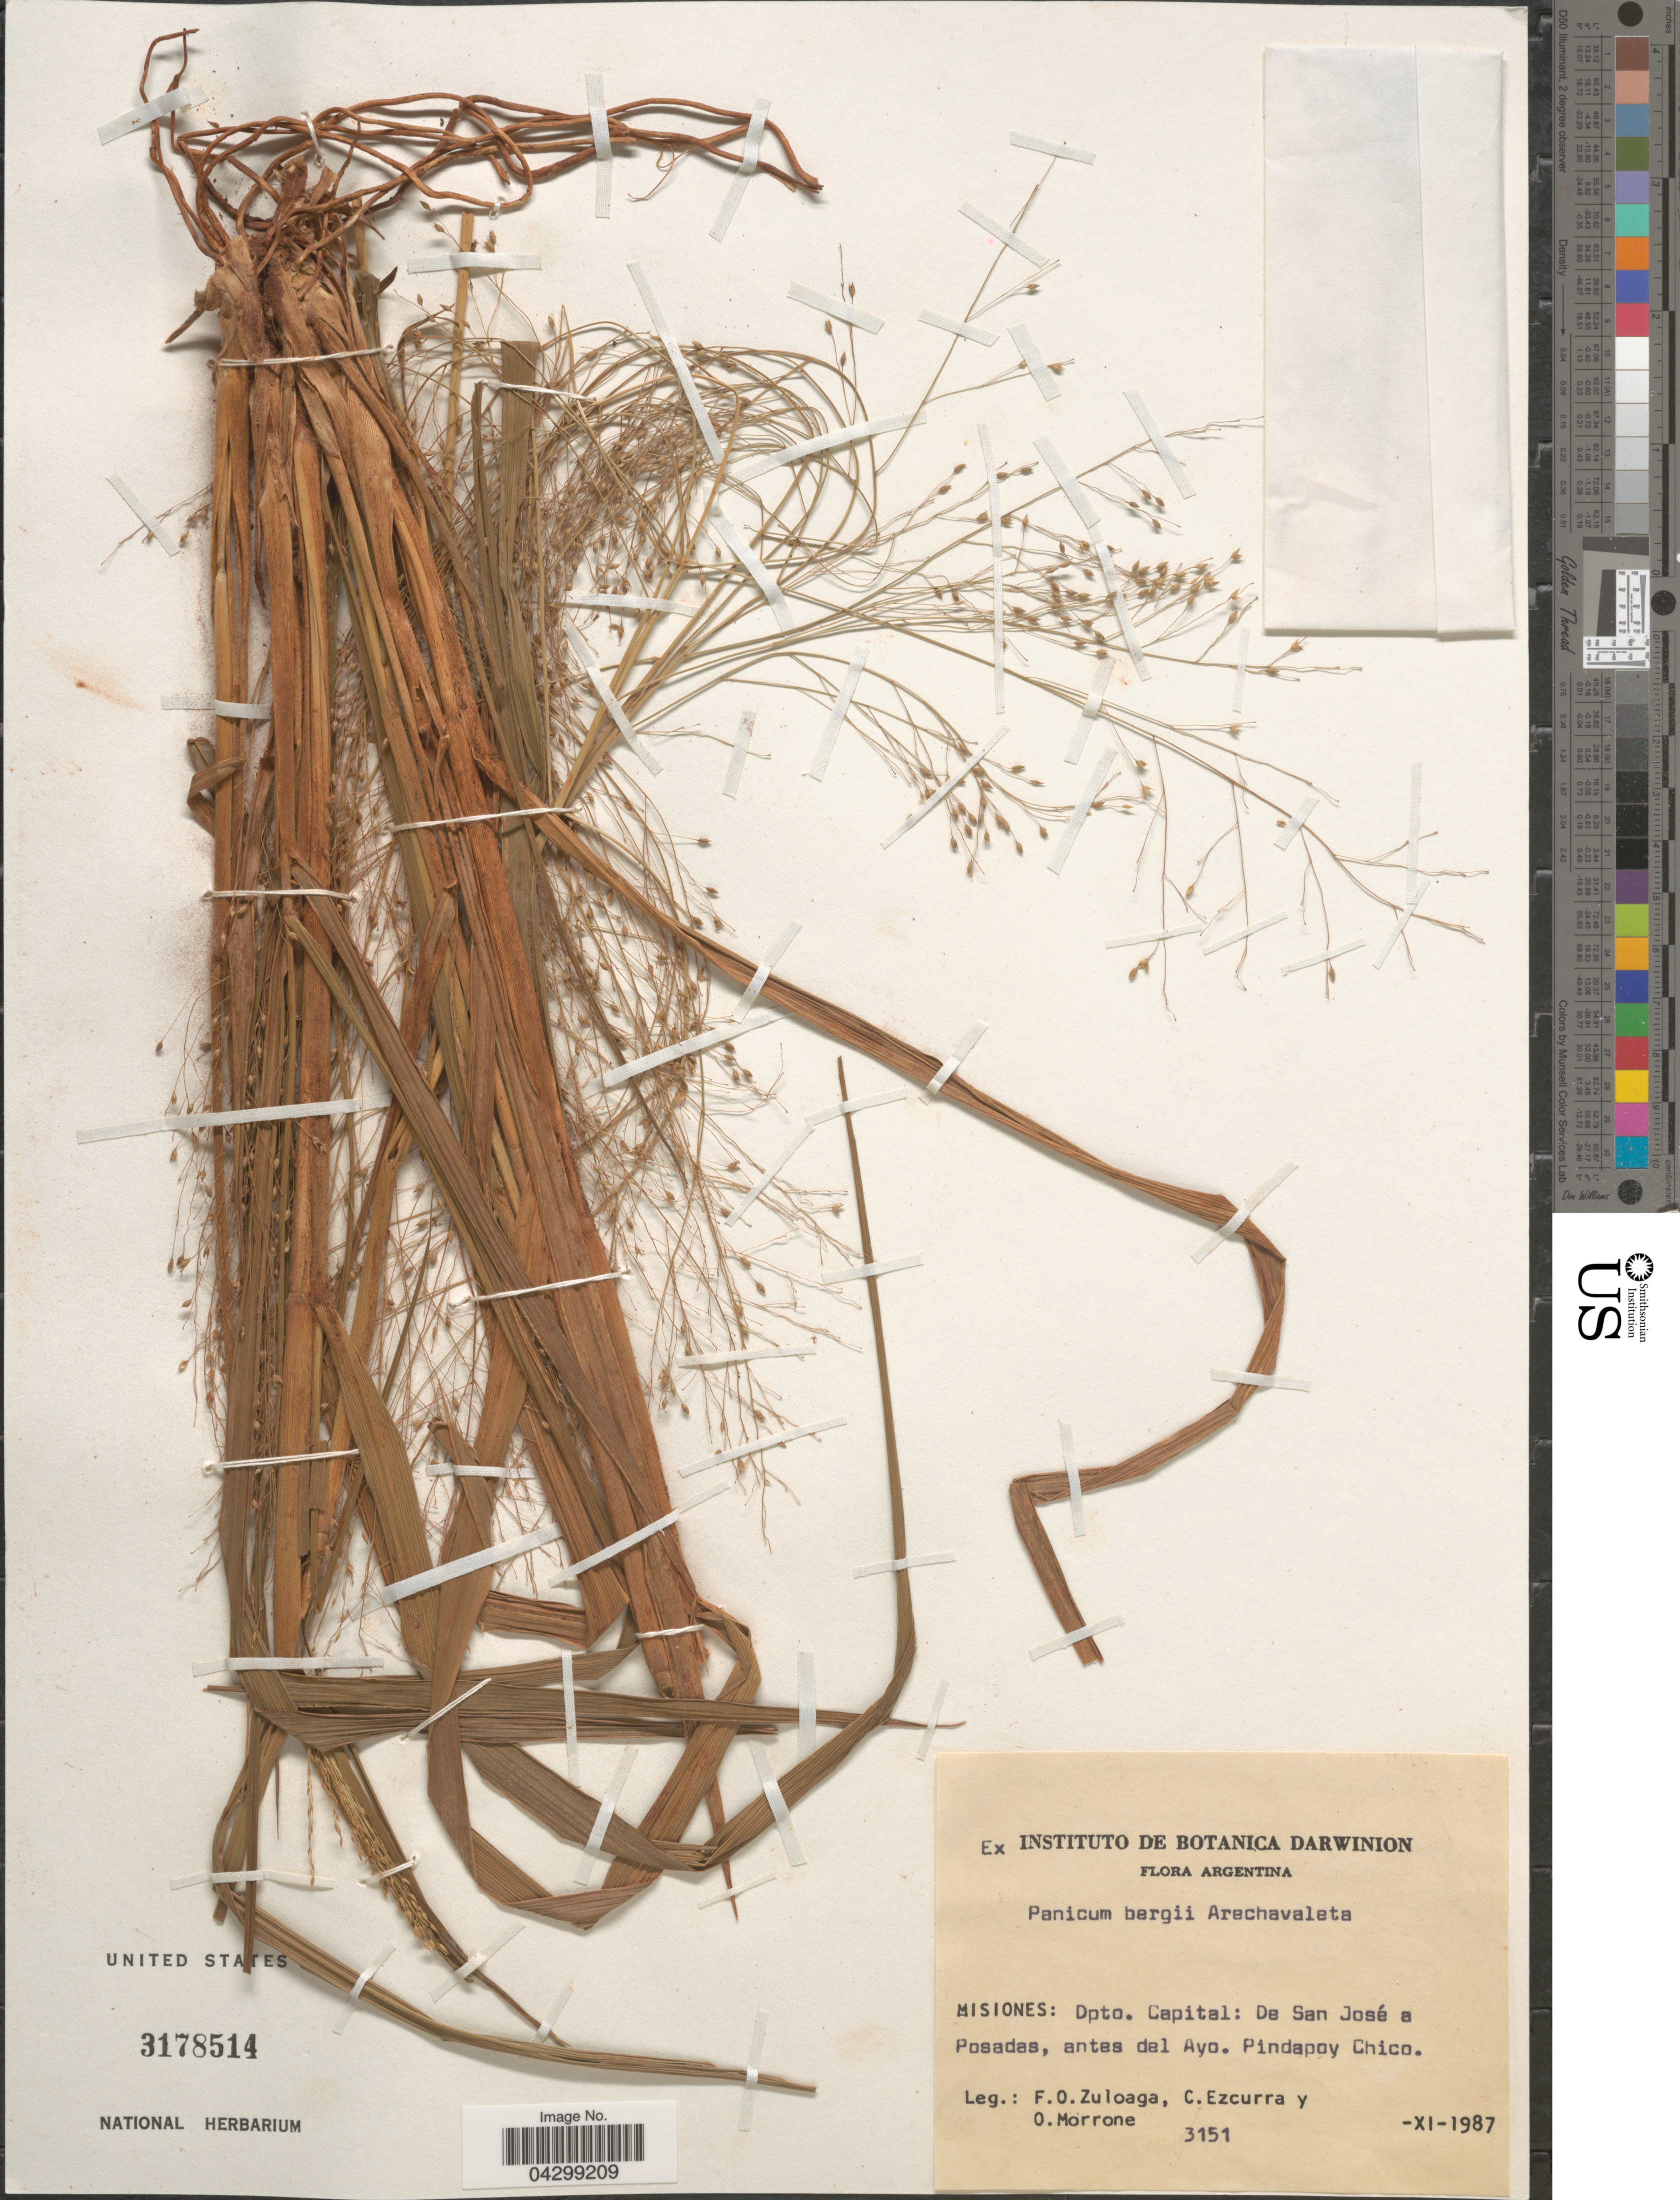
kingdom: Plantae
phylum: Tracheophyta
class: Liliopsida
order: Poales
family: Poaceae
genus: Panicum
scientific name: Panicum bergii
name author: Arechav.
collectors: F. O. Zuloaga, C. Ezcurra & O. N. Morrone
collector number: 3151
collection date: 1987-11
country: Argentina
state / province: Misiones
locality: Dpto. Capital: De San José a Posadas, antes del Ayo. Pindapoy Chico.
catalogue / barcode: US 3178514